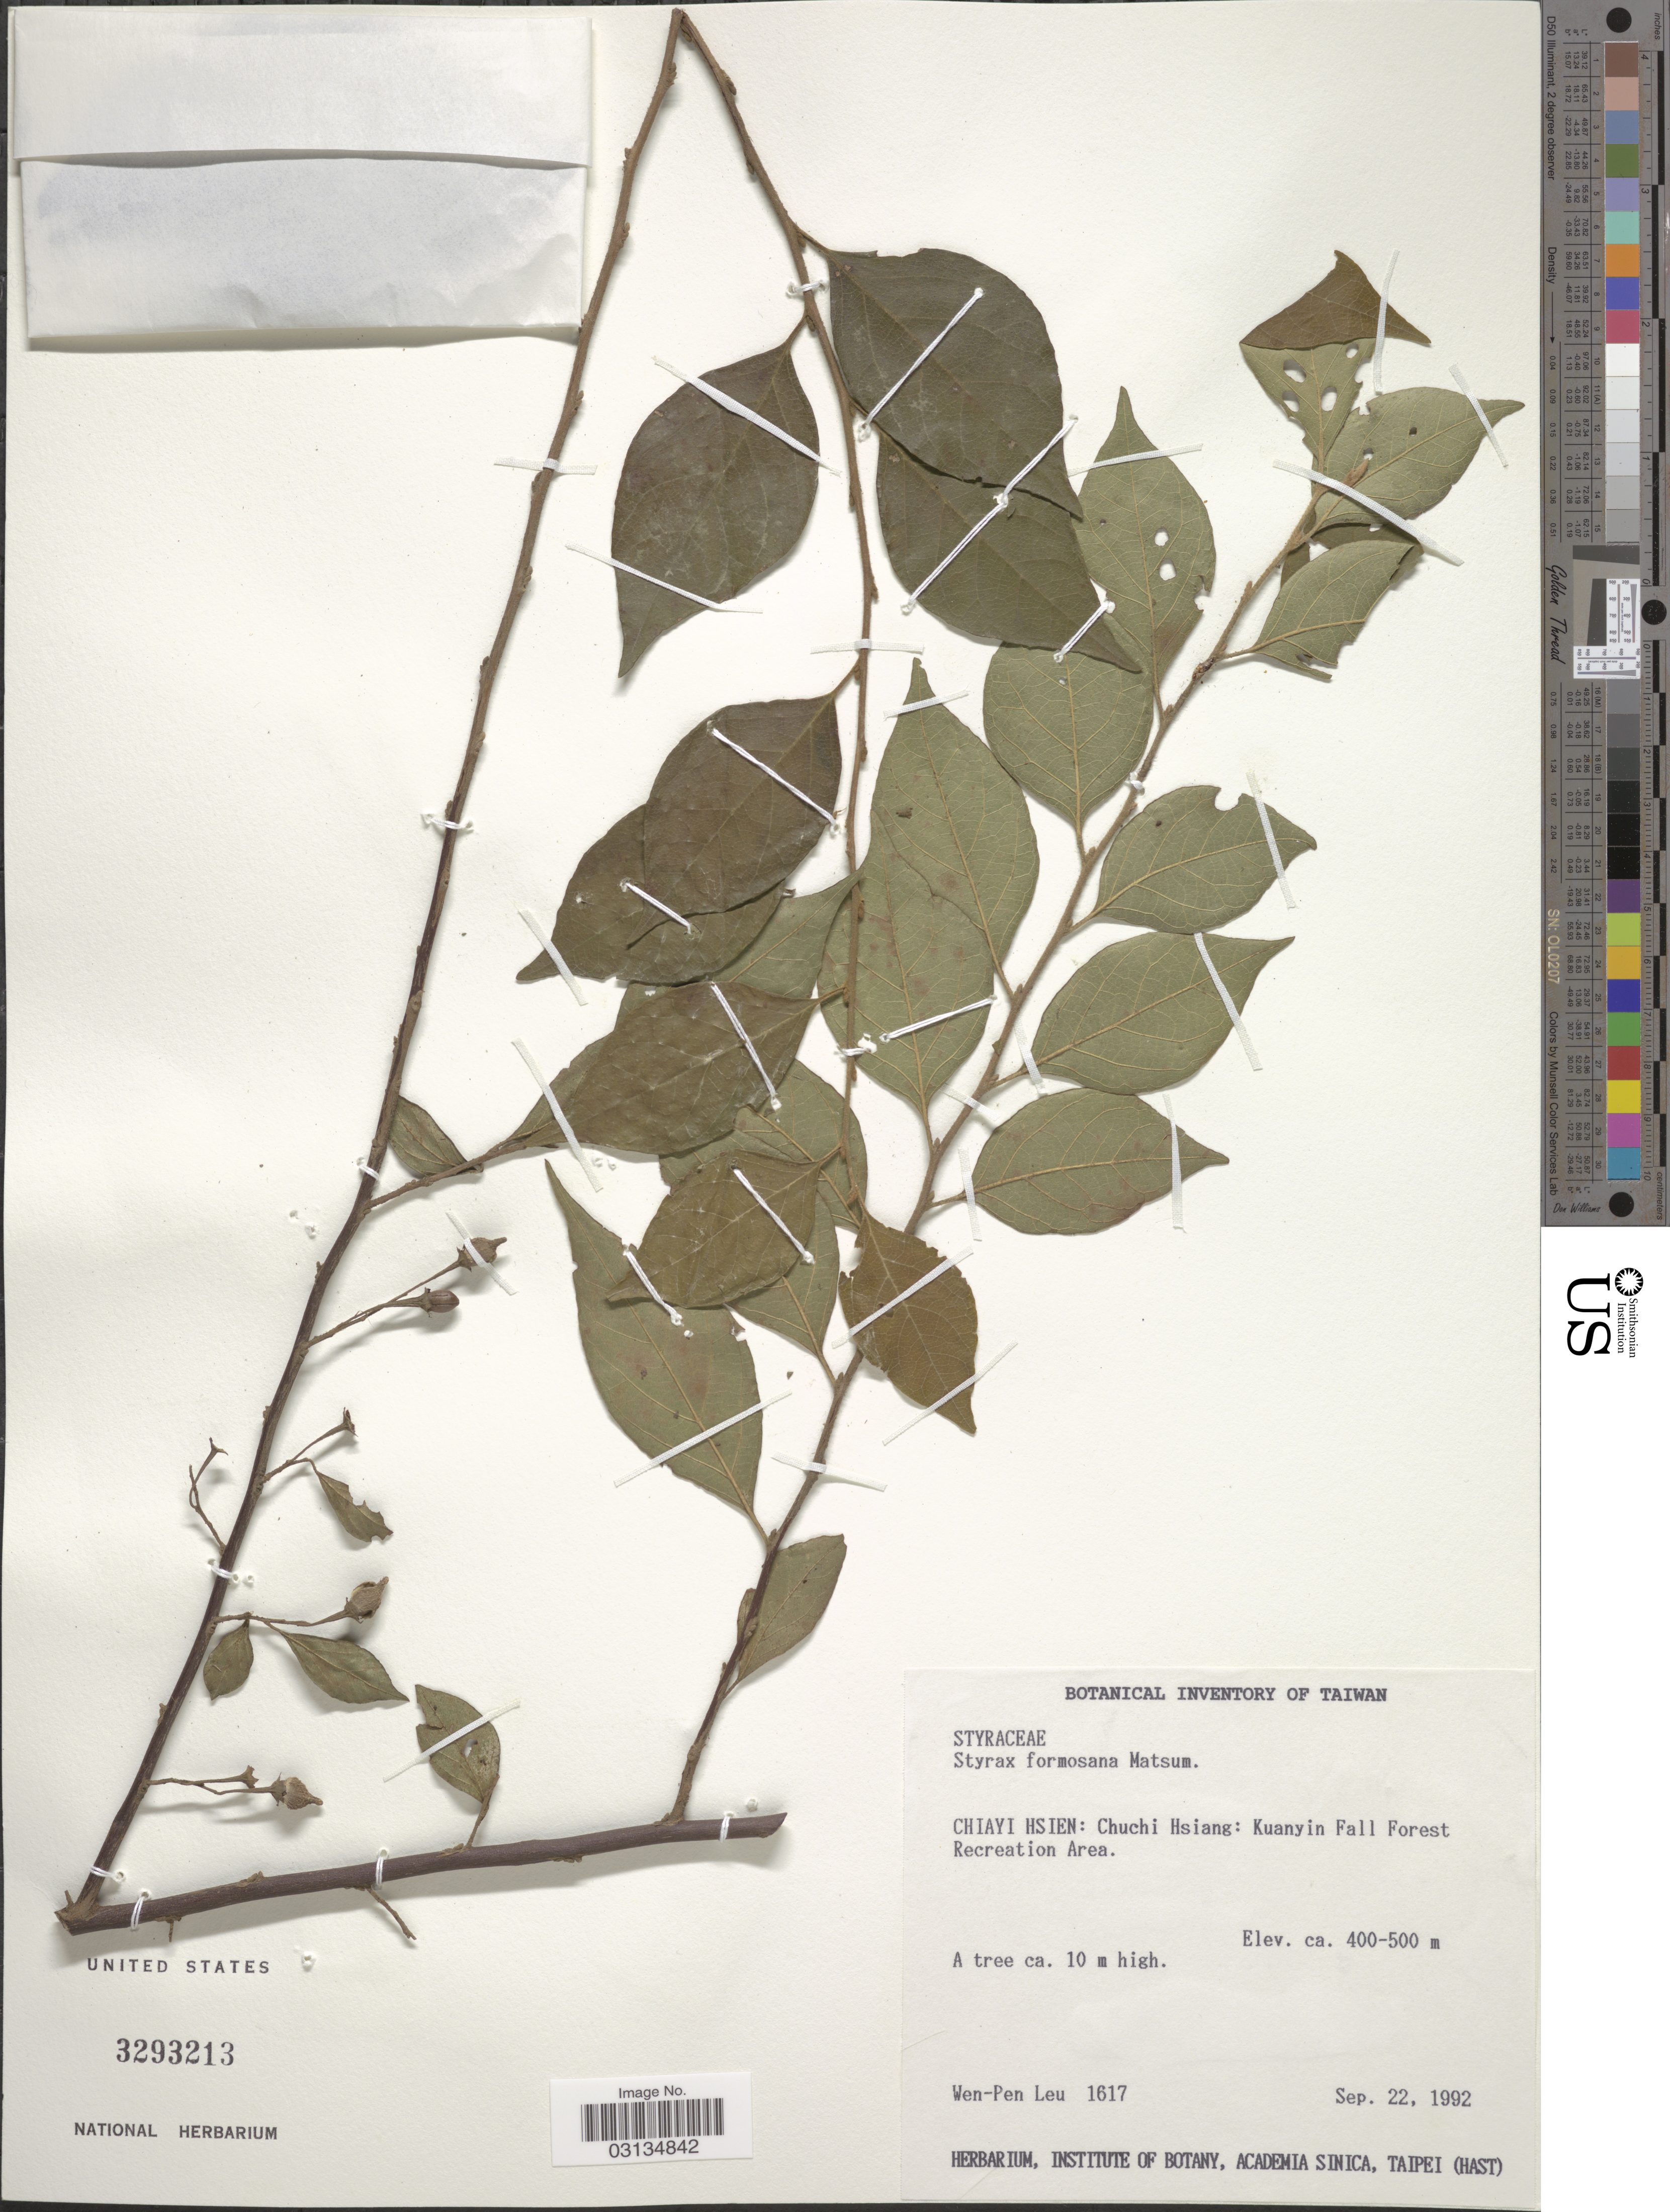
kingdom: Plantae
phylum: Tracheophyta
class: Magnoliopsida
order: Ericales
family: Styracaceae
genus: Styrax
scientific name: Styrax formosanus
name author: Matsum.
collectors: W. Leu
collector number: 1617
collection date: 1992-09-22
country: Taiwan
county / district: Chiayi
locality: Chiayi Hsien: Chuchi Hsiang: Kuanyin Fall Forest Recreation Area.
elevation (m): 400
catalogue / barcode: US 3293213